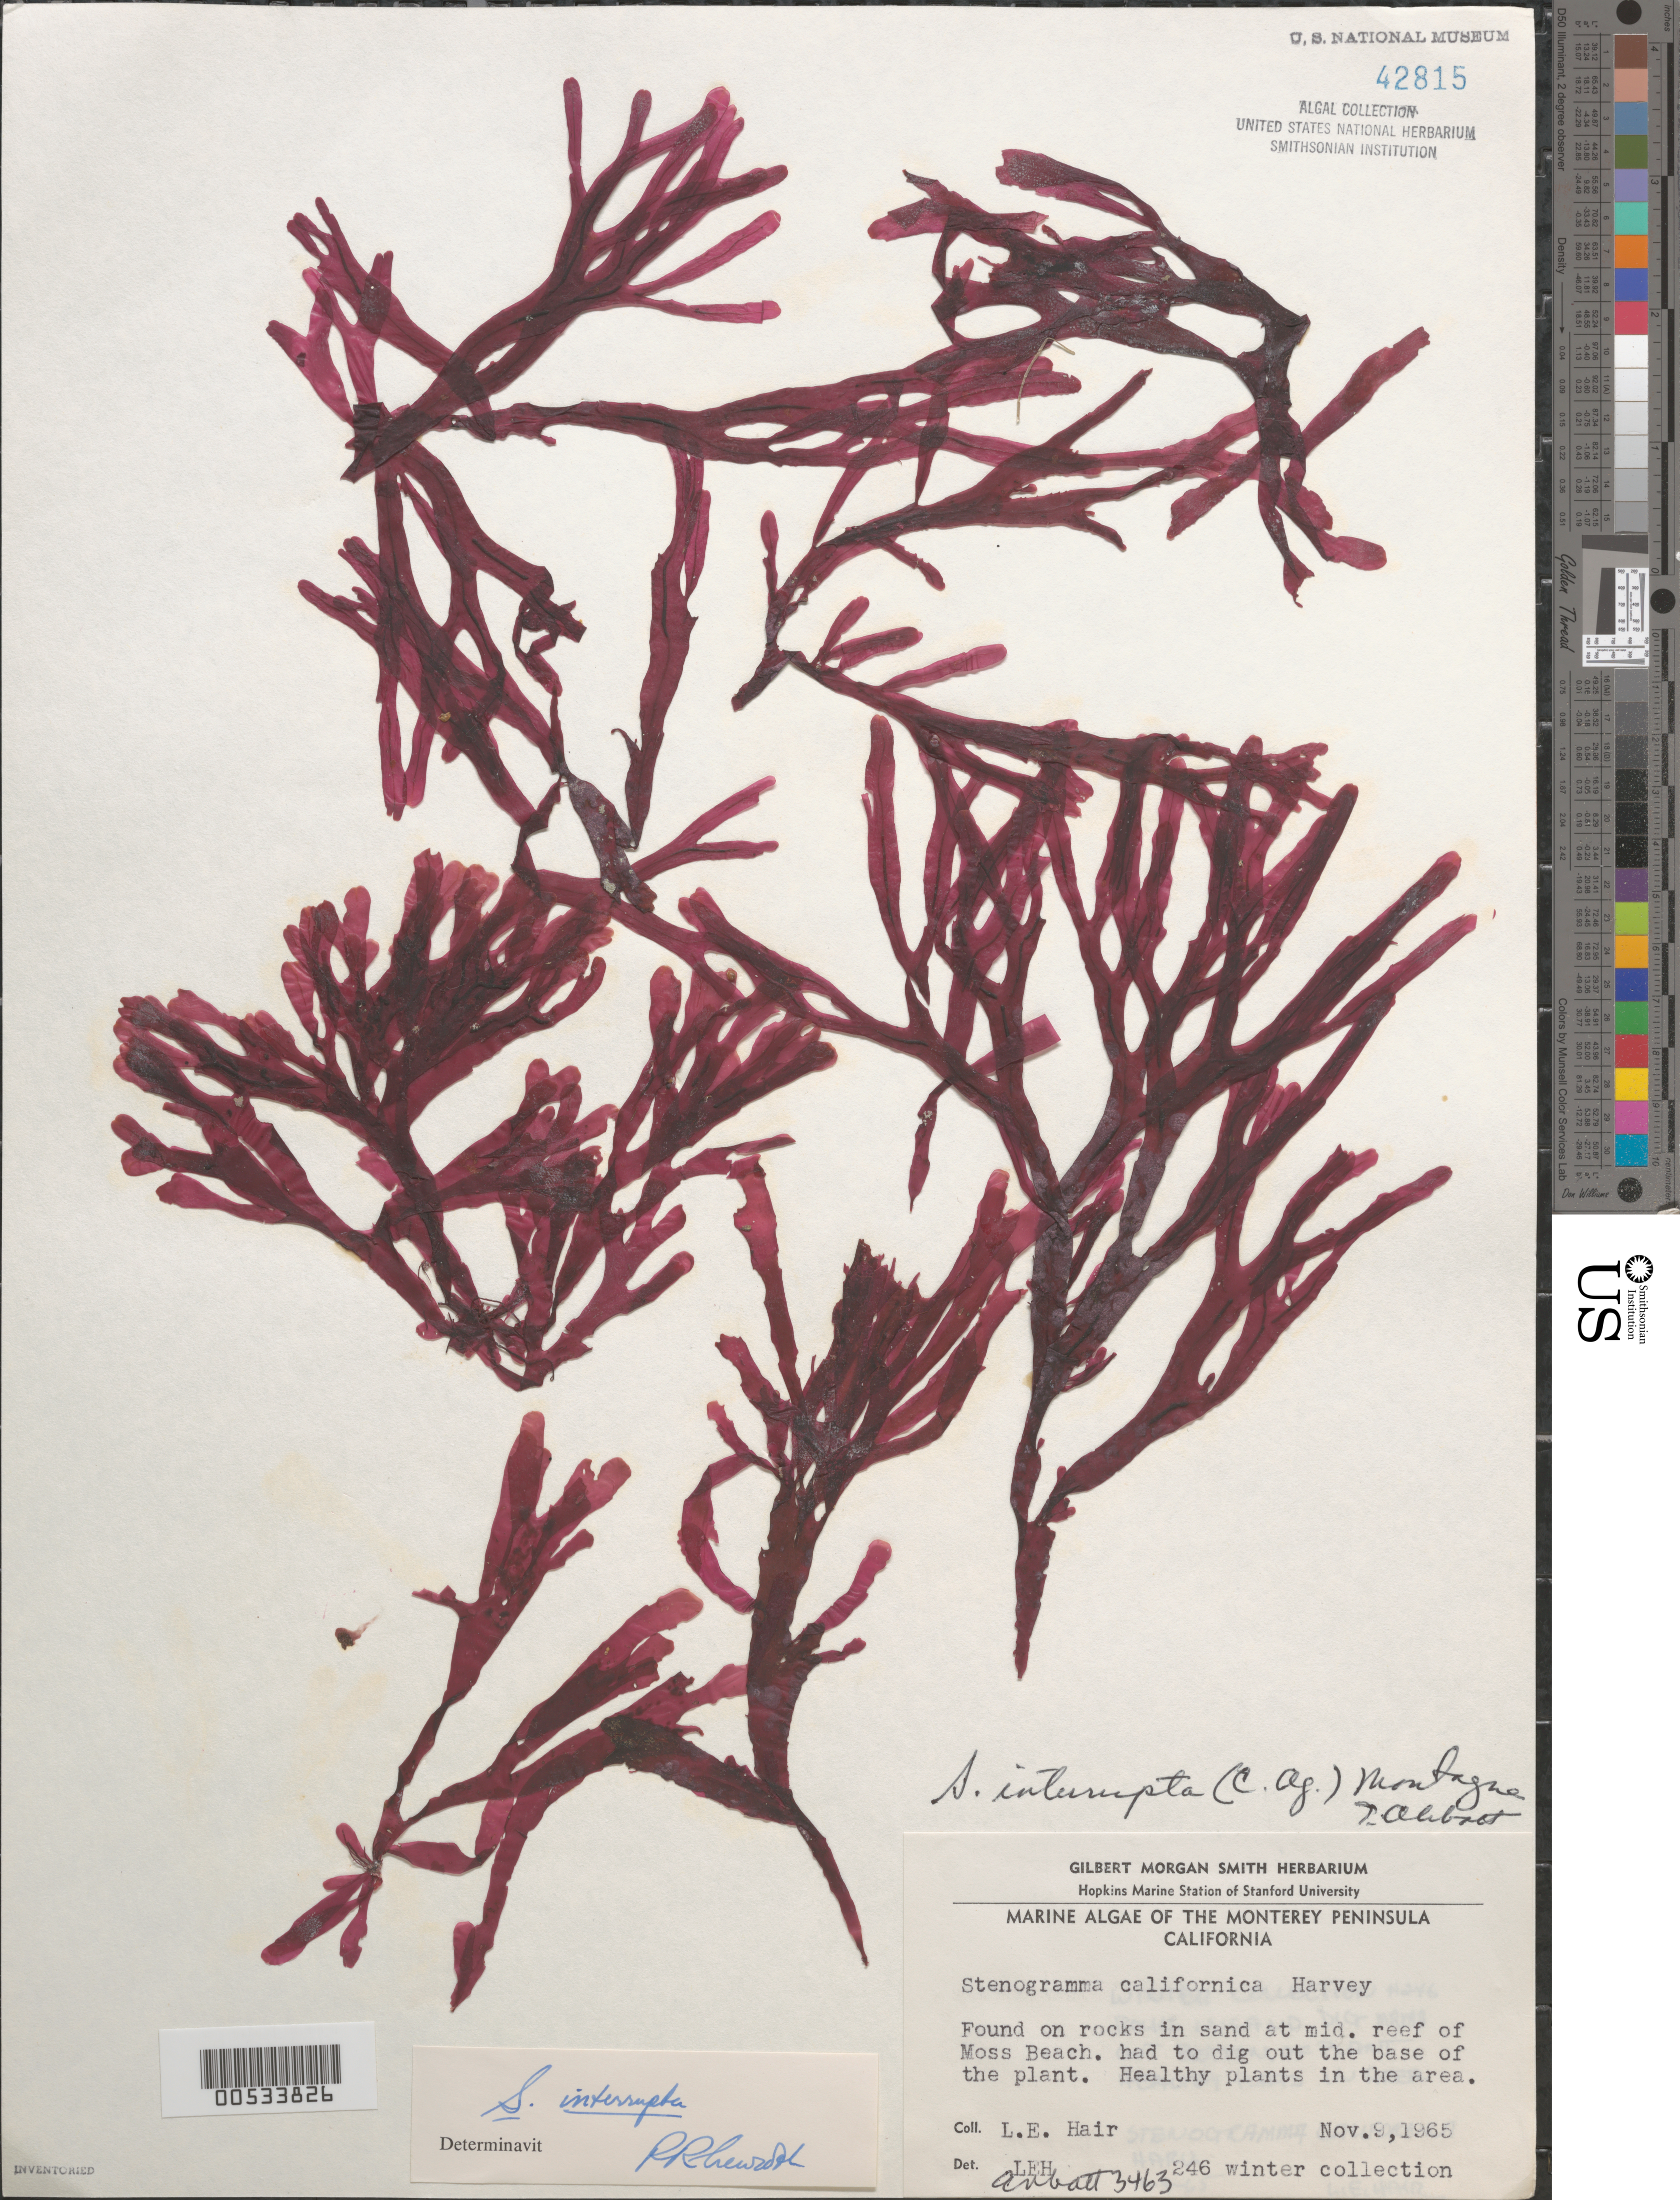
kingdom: Plantae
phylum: Rhodophyta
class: Florideophyceae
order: Gigartinales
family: Phyllophoraceae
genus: Stenogramma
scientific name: Stenogramma interruptum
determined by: Newroth, P. R.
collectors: L. Hair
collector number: LEH 246 & IAA 3463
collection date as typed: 09 Nov 1965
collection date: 1965-11-09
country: United States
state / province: California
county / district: Monterey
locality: Middle Reef of Moss Beach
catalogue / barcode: US 42815